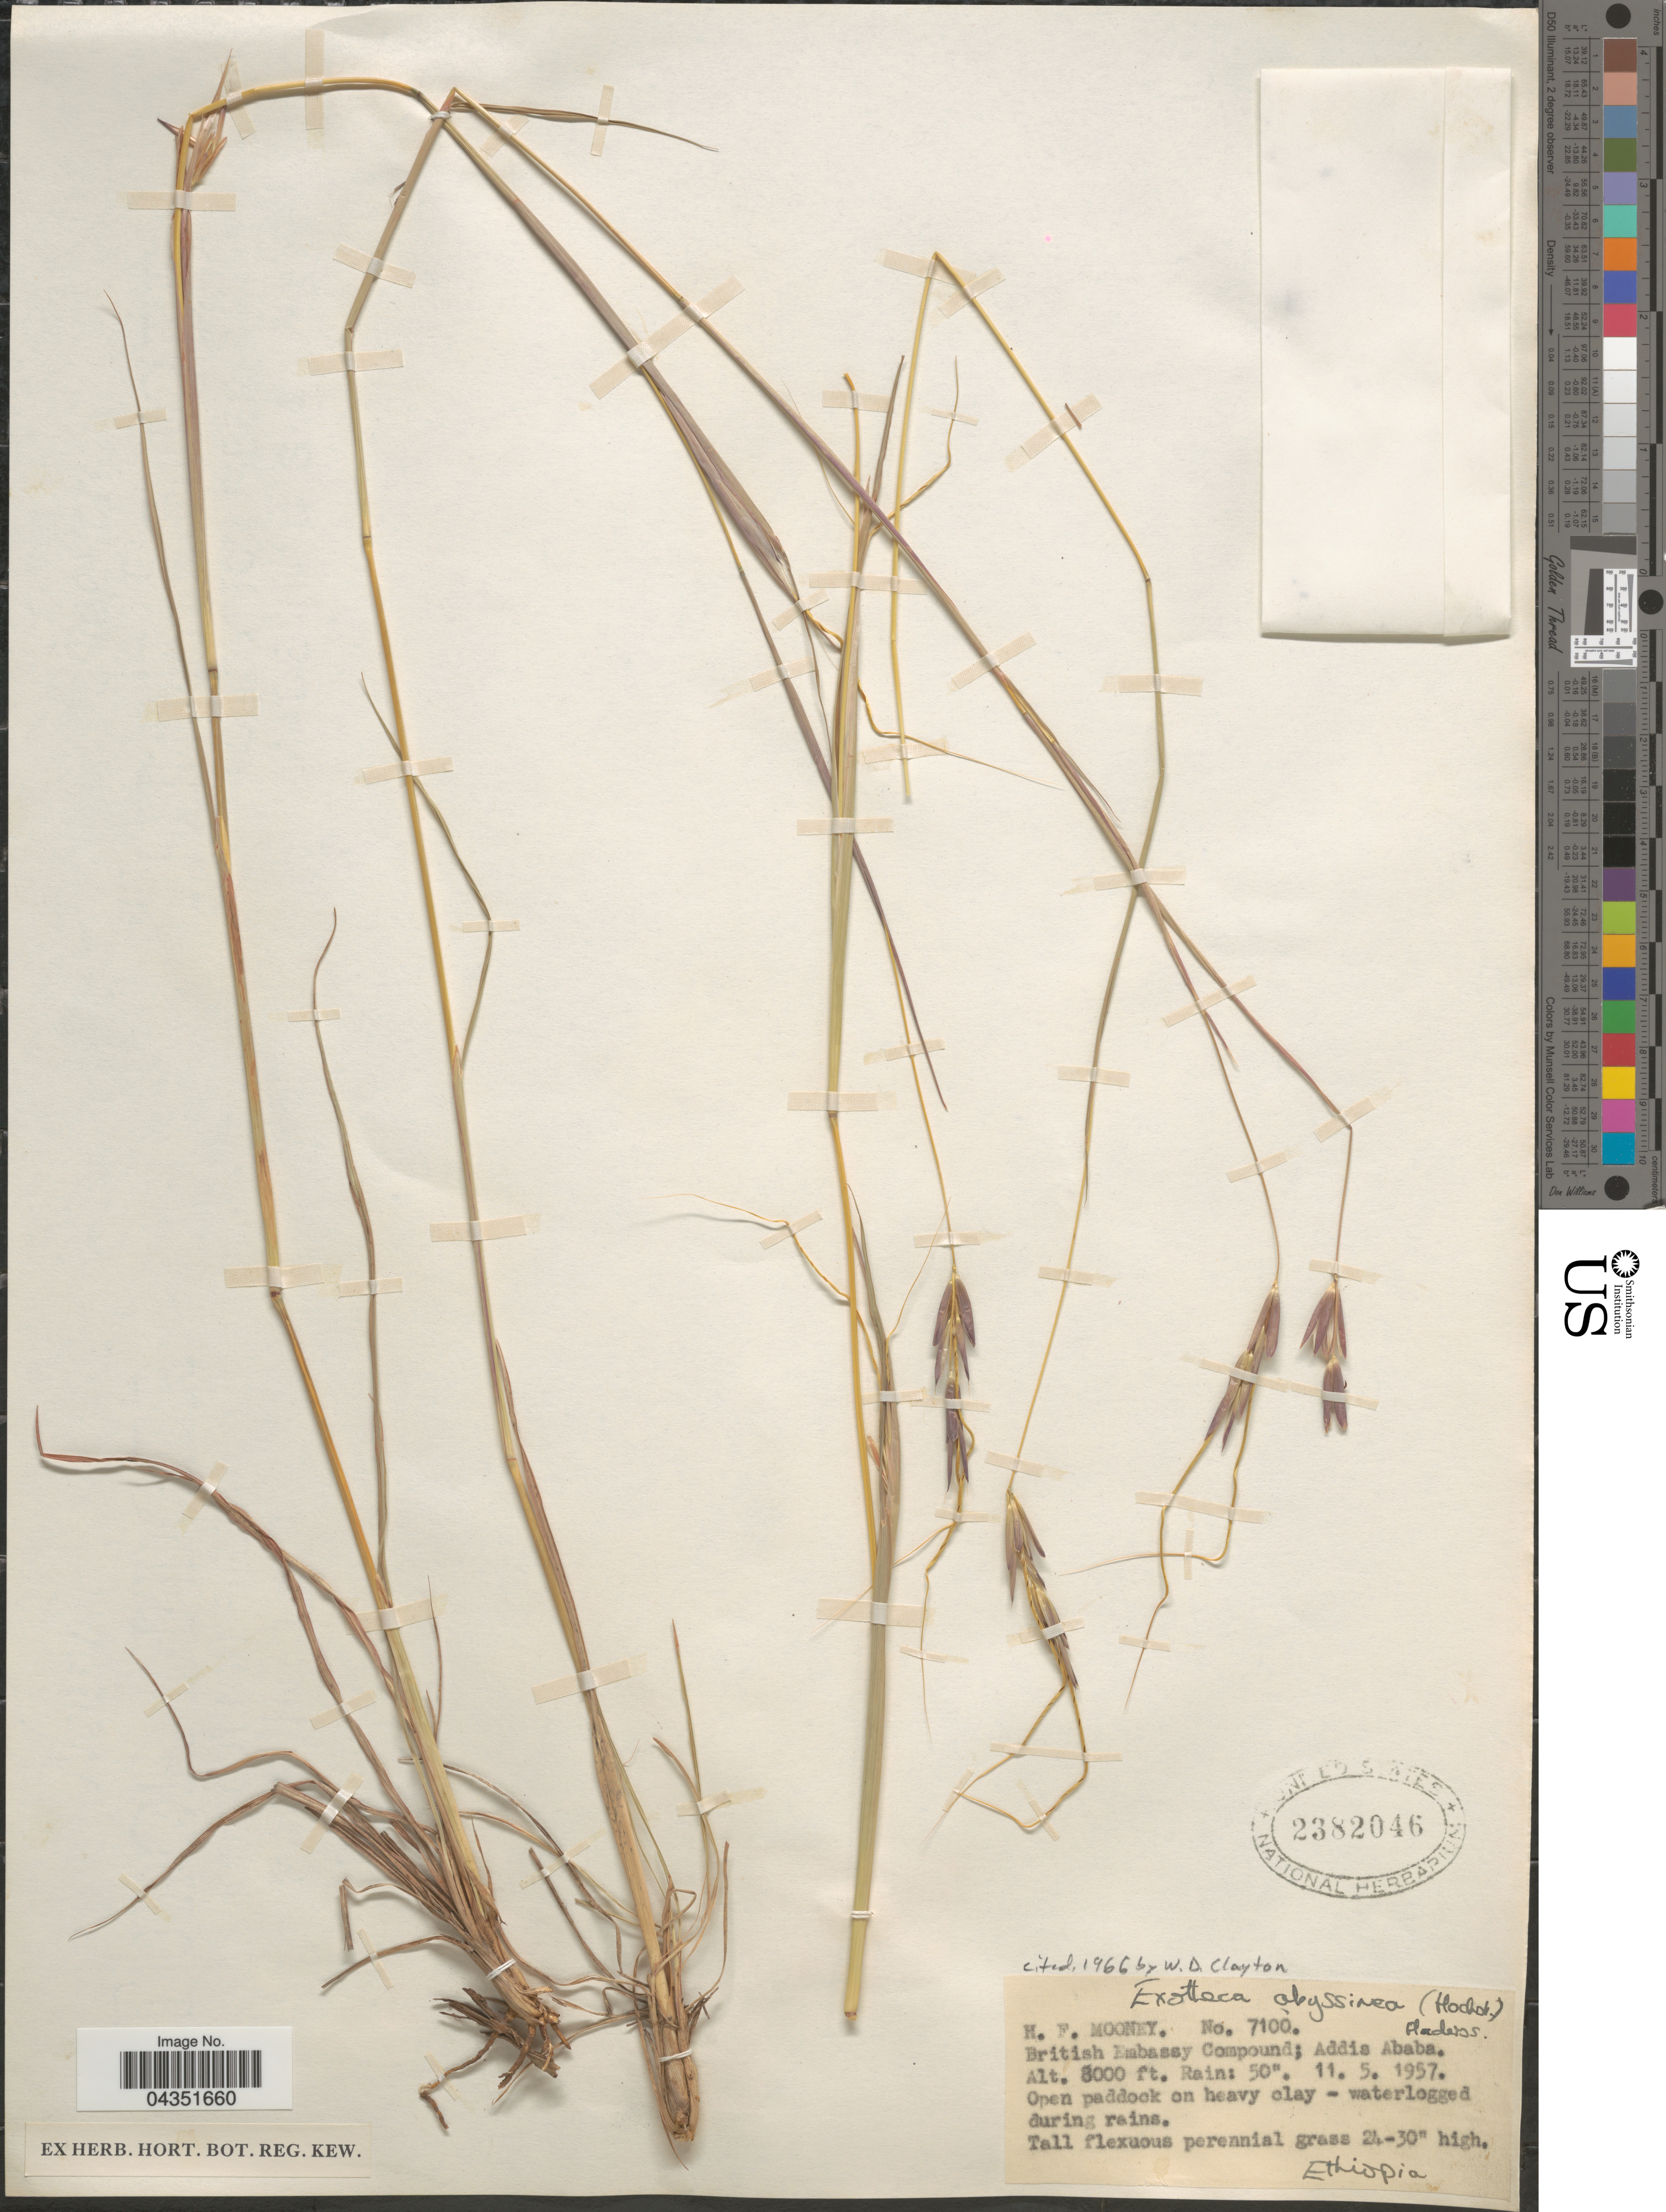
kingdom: Plantae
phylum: Tracheophyta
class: Liliopsida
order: Poales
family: Poaceae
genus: Exotheca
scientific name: Exotheca abyssinica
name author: (Hochst. ex A. Rich.) Andersson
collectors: H. Mooney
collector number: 7100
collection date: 1957-05-11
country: Ethiopia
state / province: Addis Ababa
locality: British Embassy Compound.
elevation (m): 2438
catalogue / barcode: US 2382046